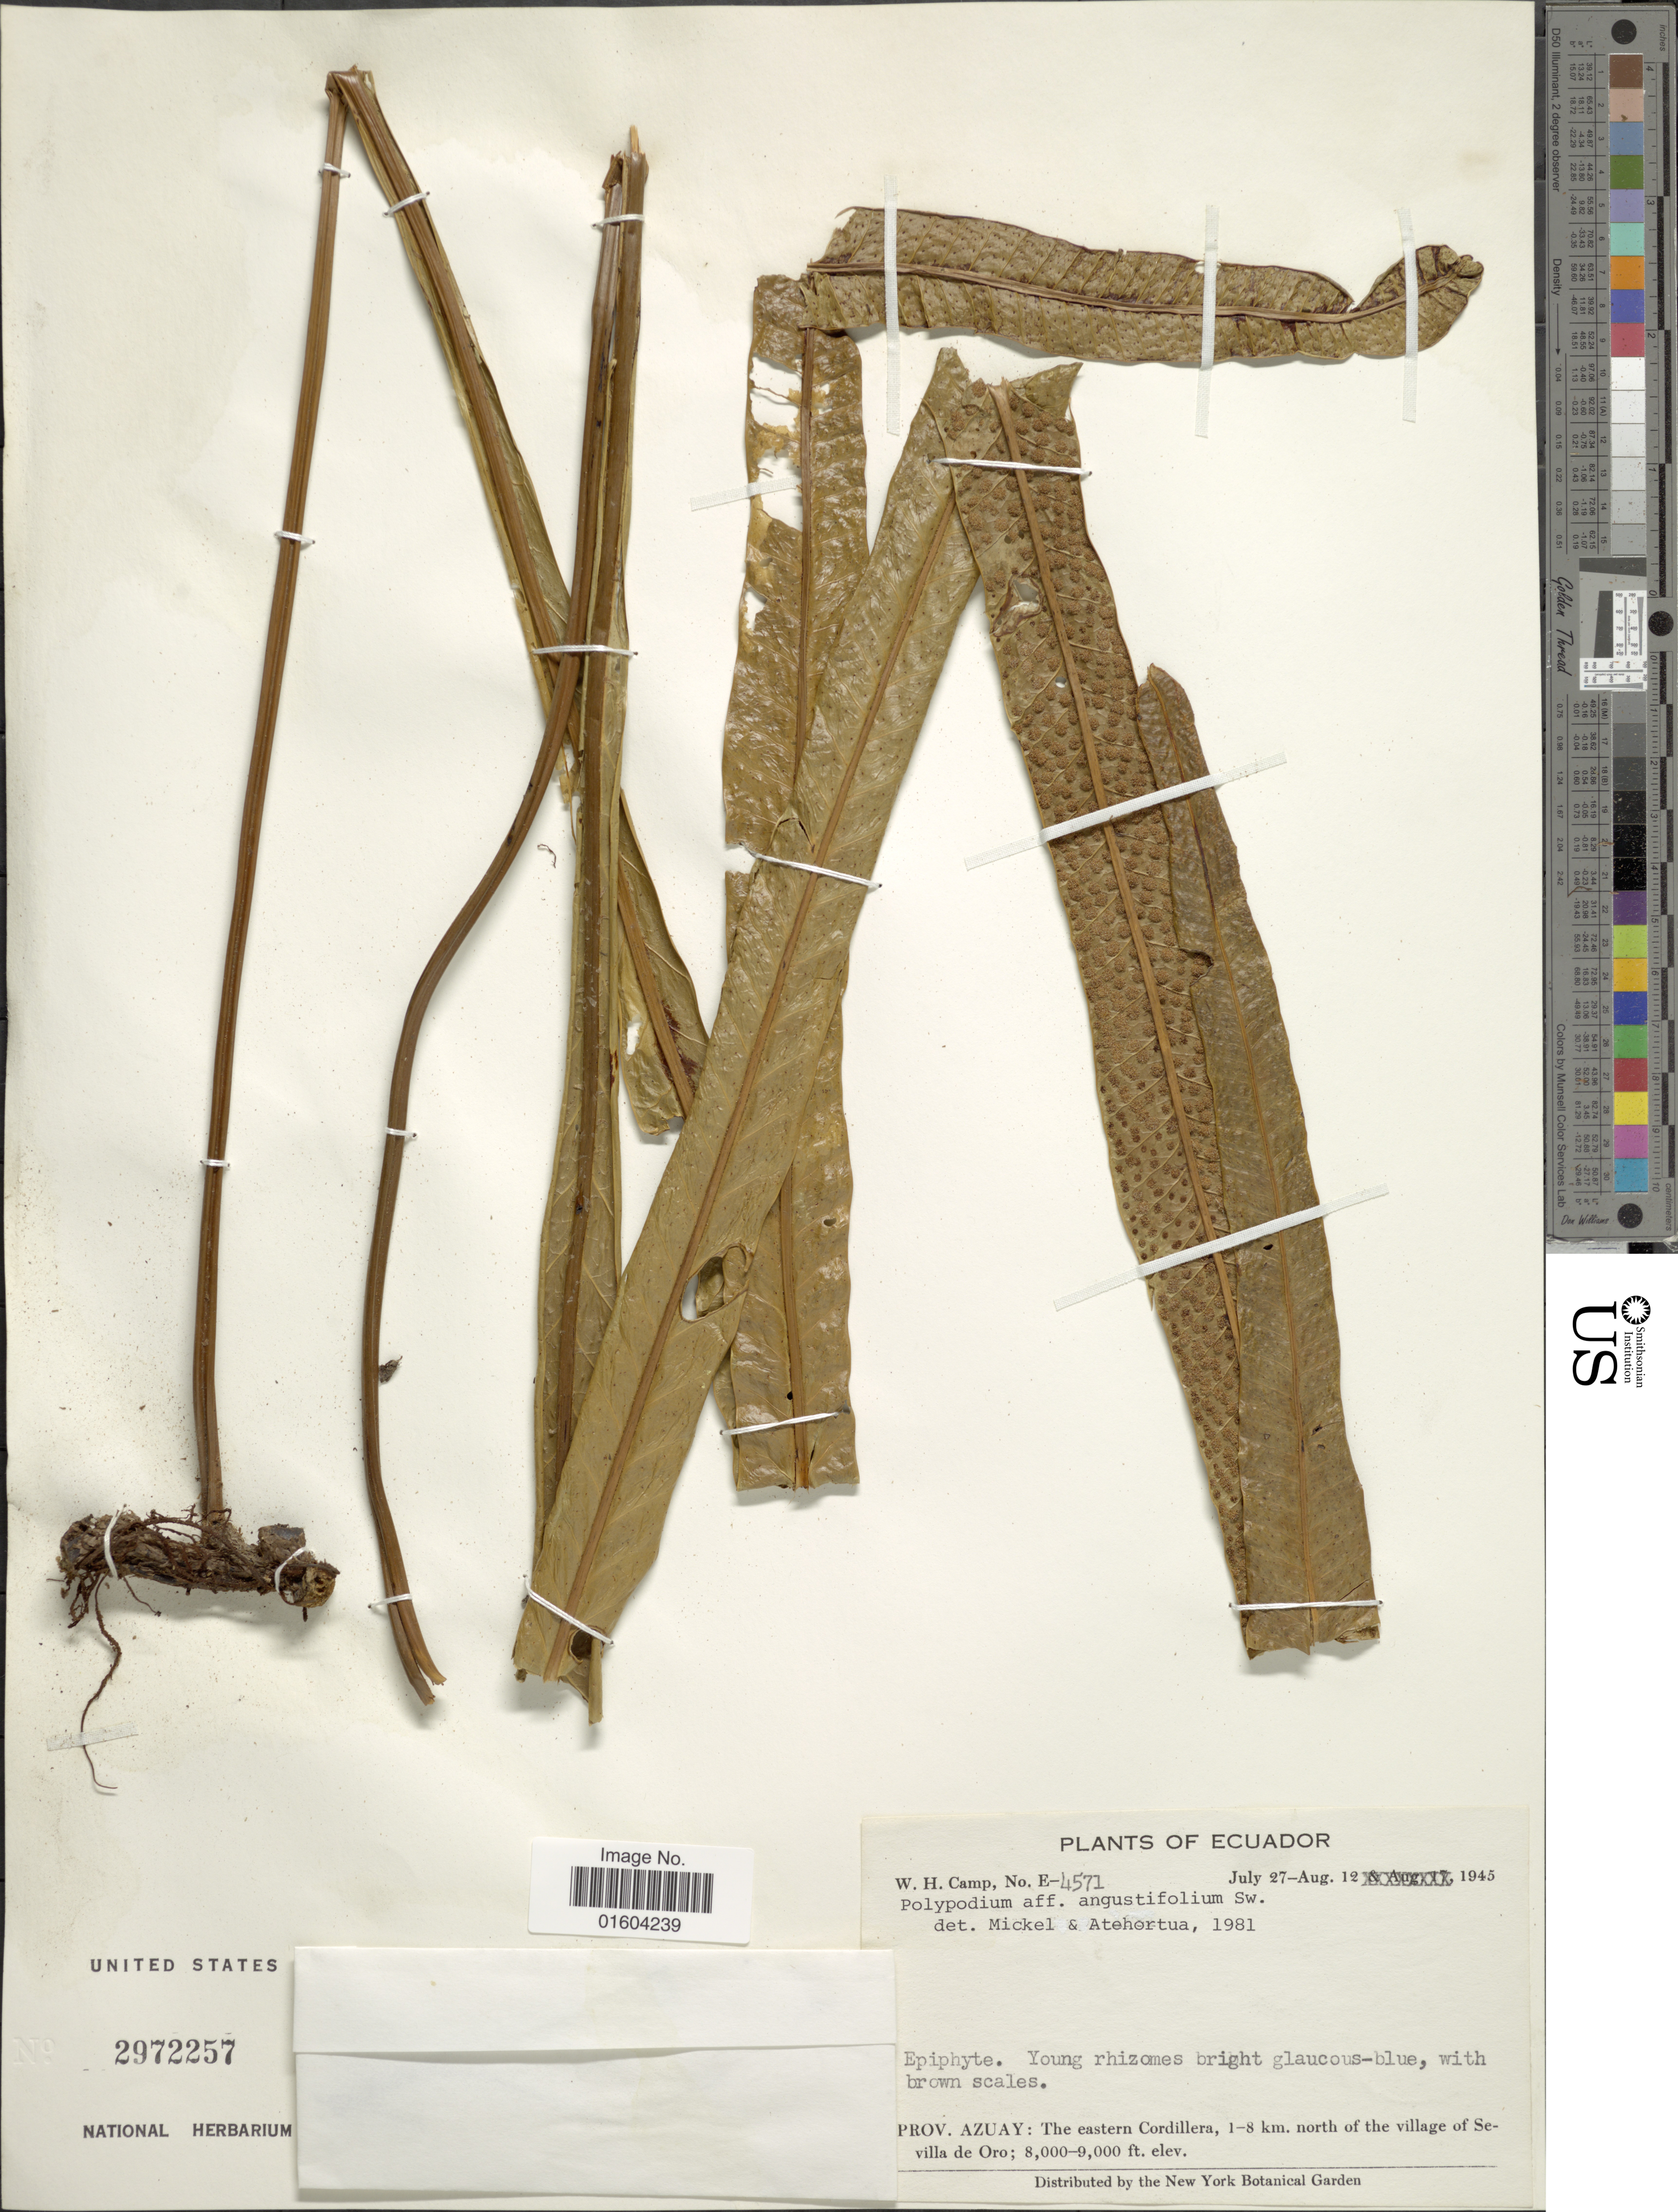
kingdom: Plantae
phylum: Tracheophyta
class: Polypodiopsida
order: Polypodiales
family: Polypodiaceae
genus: Campyloneurum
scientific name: Campyloneurum cochense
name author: (Hieron.) Ching & Farw.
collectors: W. H. Camp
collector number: E-4571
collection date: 1945-07-27/1945-08-12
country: Ecuador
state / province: Azuay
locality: Prov. Azuay: The eastern Cordillera, 1-8 km. north of the village of Sevilla de Oro.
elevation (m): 2438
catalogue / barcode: US 2972257